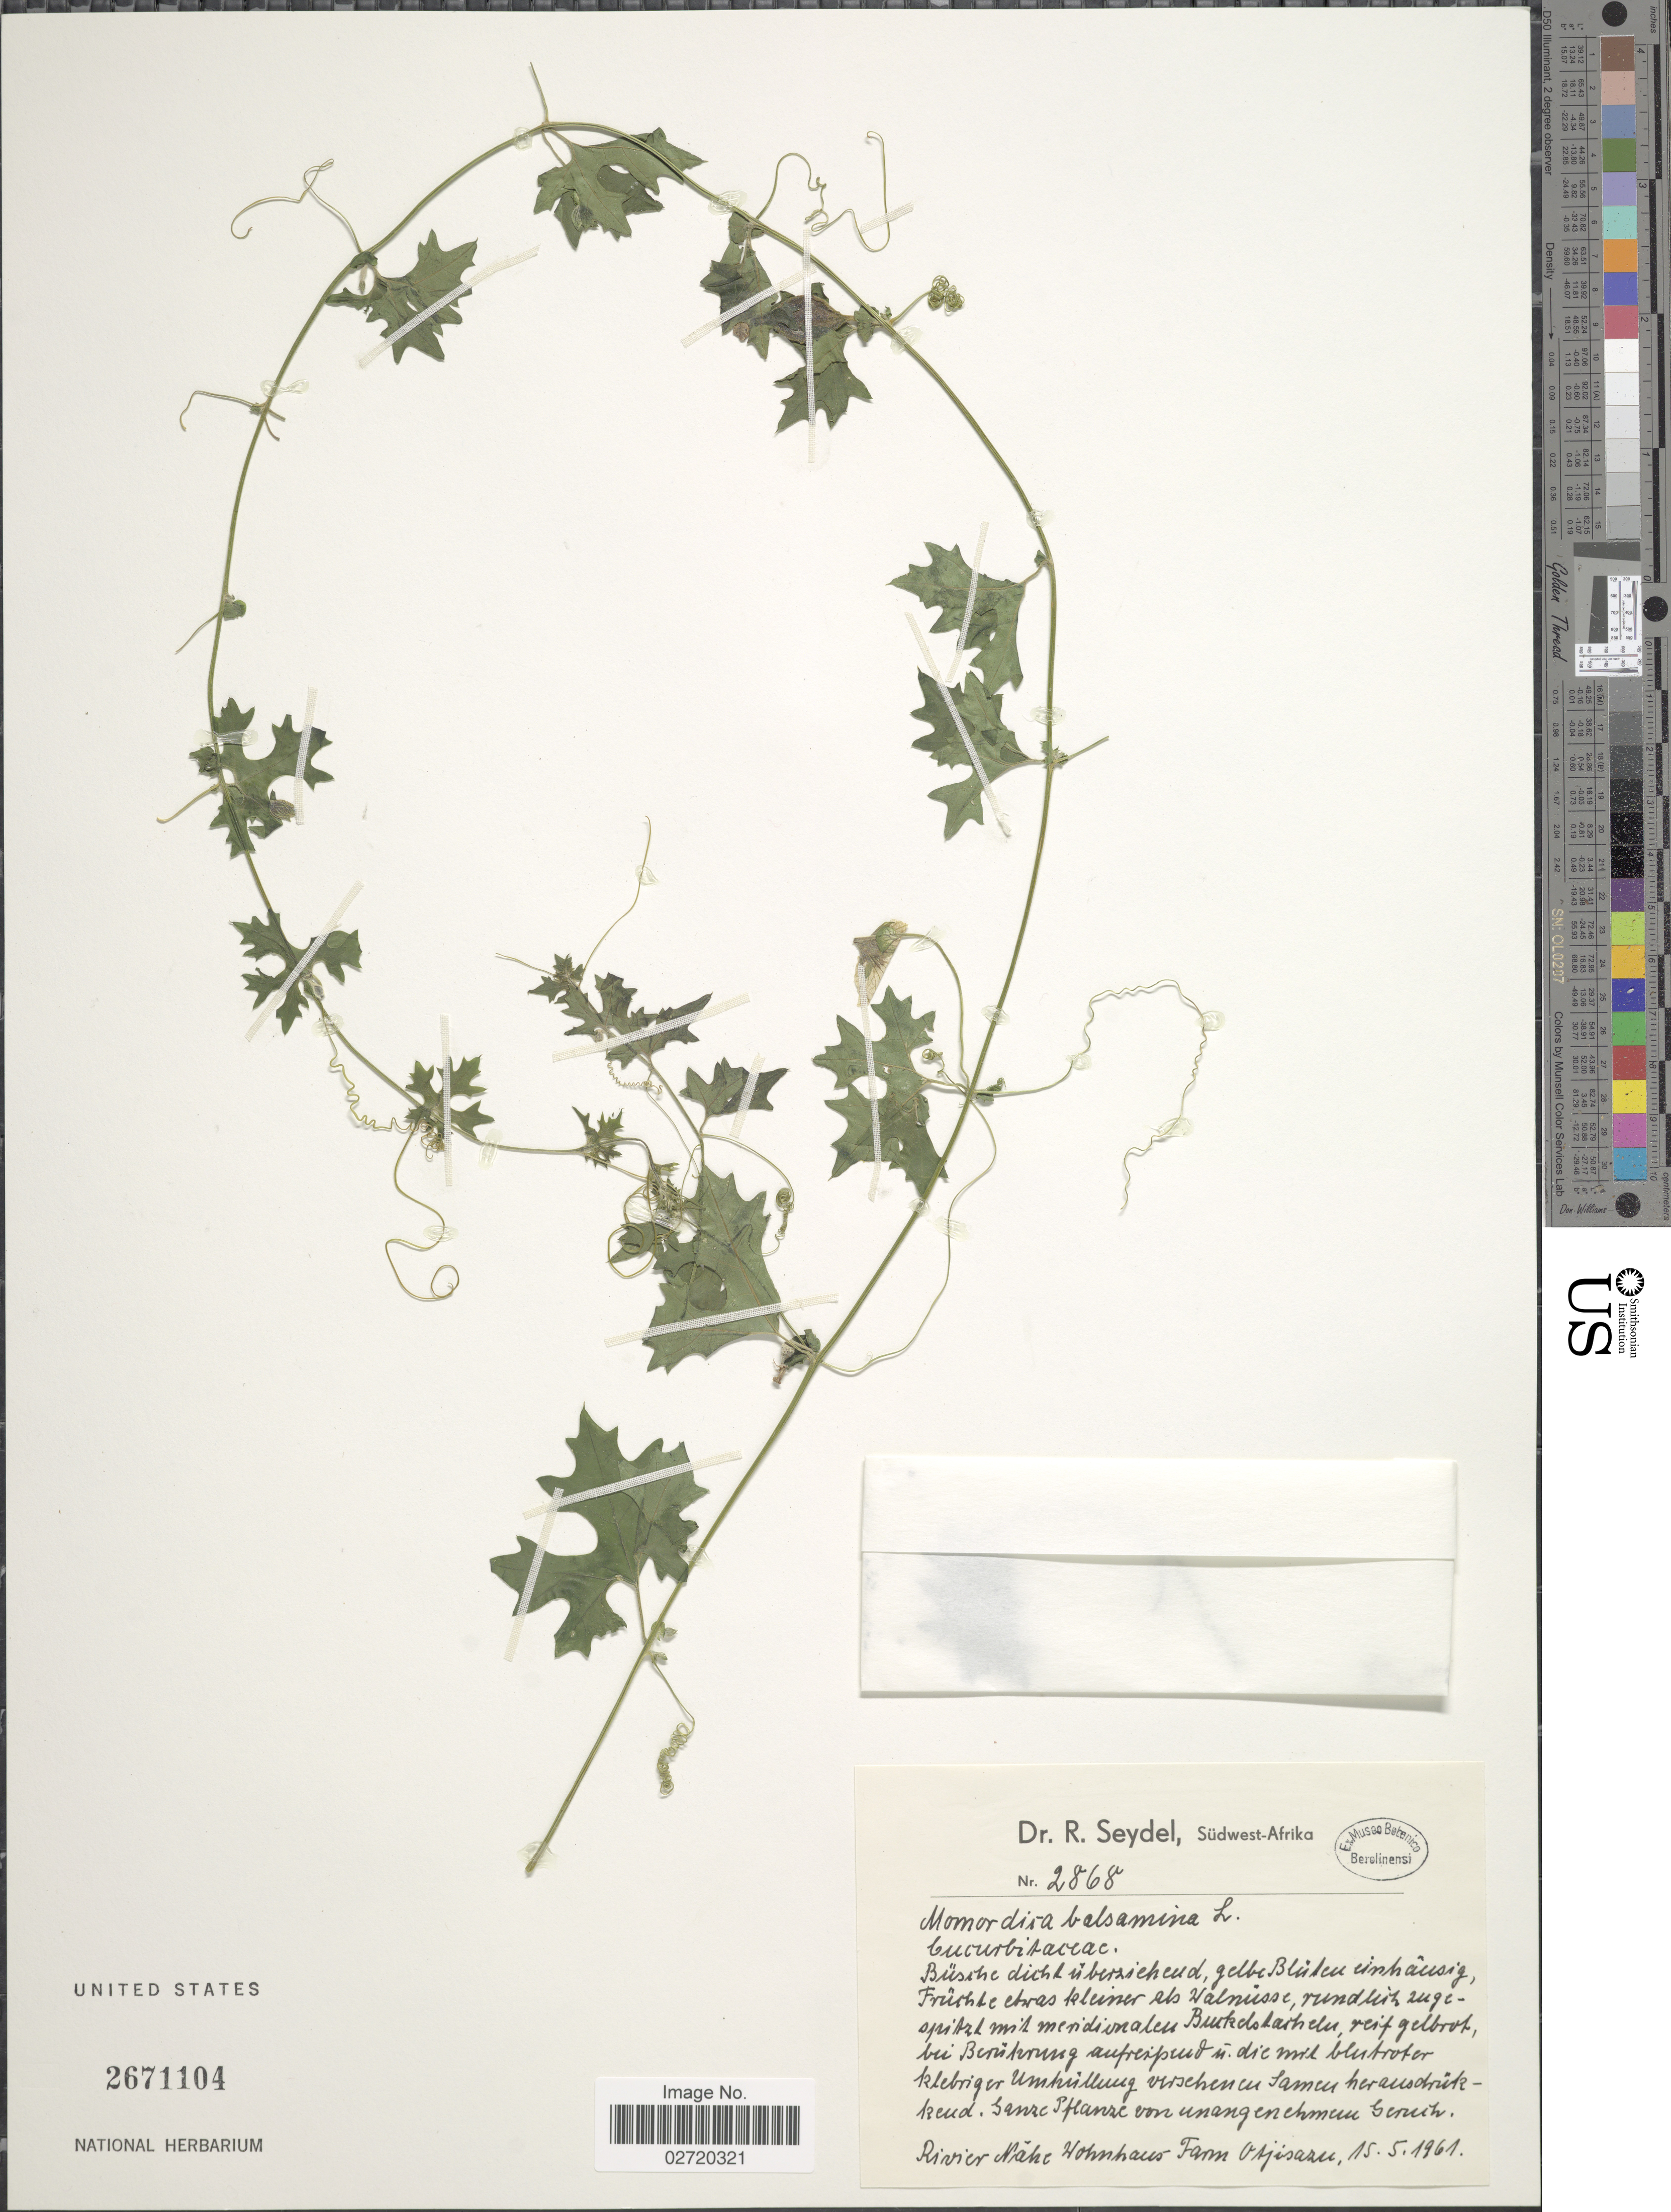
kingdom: Plantae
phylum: Tracheophyta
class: Magnoliopsida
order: Cucurbitales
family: Cucurbitaceae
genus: Momordica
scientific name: Momordica balsamina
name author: L.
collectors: R. Seydel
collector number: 2868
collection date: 1961-05-15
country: Namibia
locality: Sudwest-Afrika, Rivier Nahe Hohnhaus Farm Otjisaru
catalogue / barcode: US 2671104